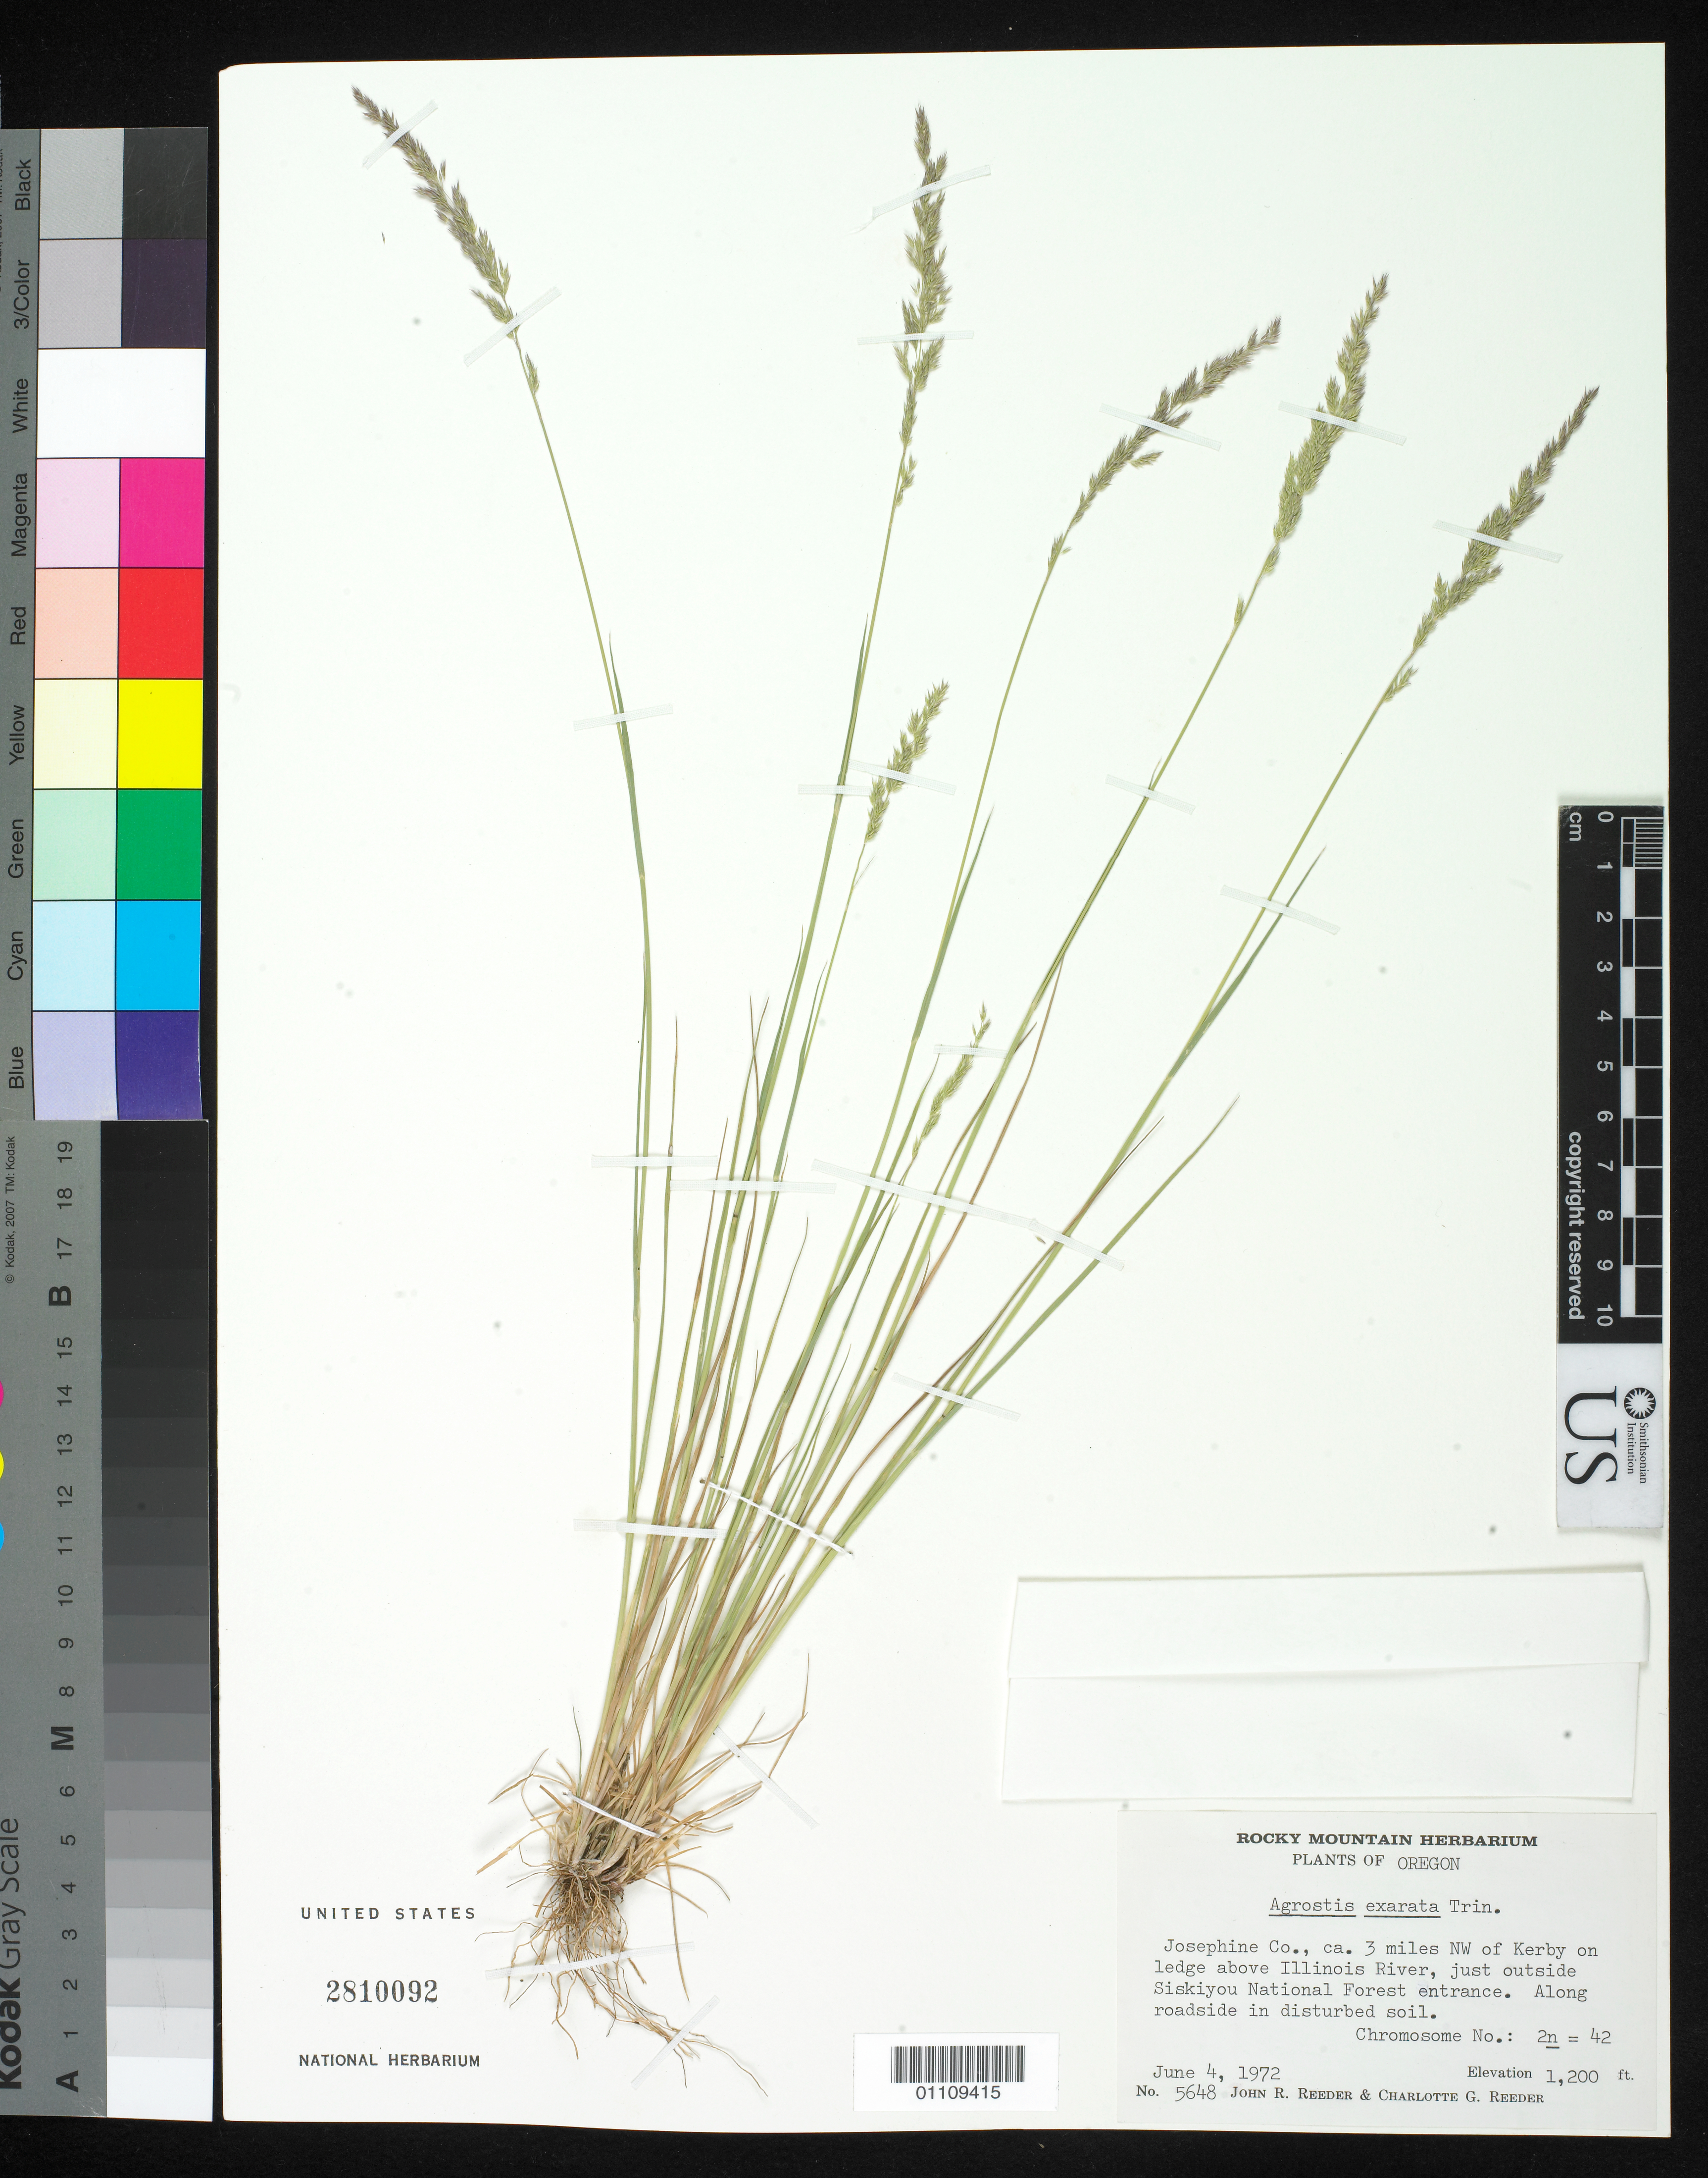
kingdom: Plantae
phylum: Tracheophyta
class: Liliopsida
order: Poales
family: Poaceae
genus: Agrostis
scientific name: Agrostis exarata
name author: Trin.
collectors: J.R. Reeder & C.O. Reeder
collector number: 5648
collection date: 1972-06-04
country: United States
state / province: Oregon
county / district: Josephine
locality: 3 mi. NW of Kerby on ledge above Illinois River, just outside Siskiyou National Forest entrance.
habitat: Along roadside in disturbed soil.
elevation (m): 366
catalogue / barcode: US 2810092